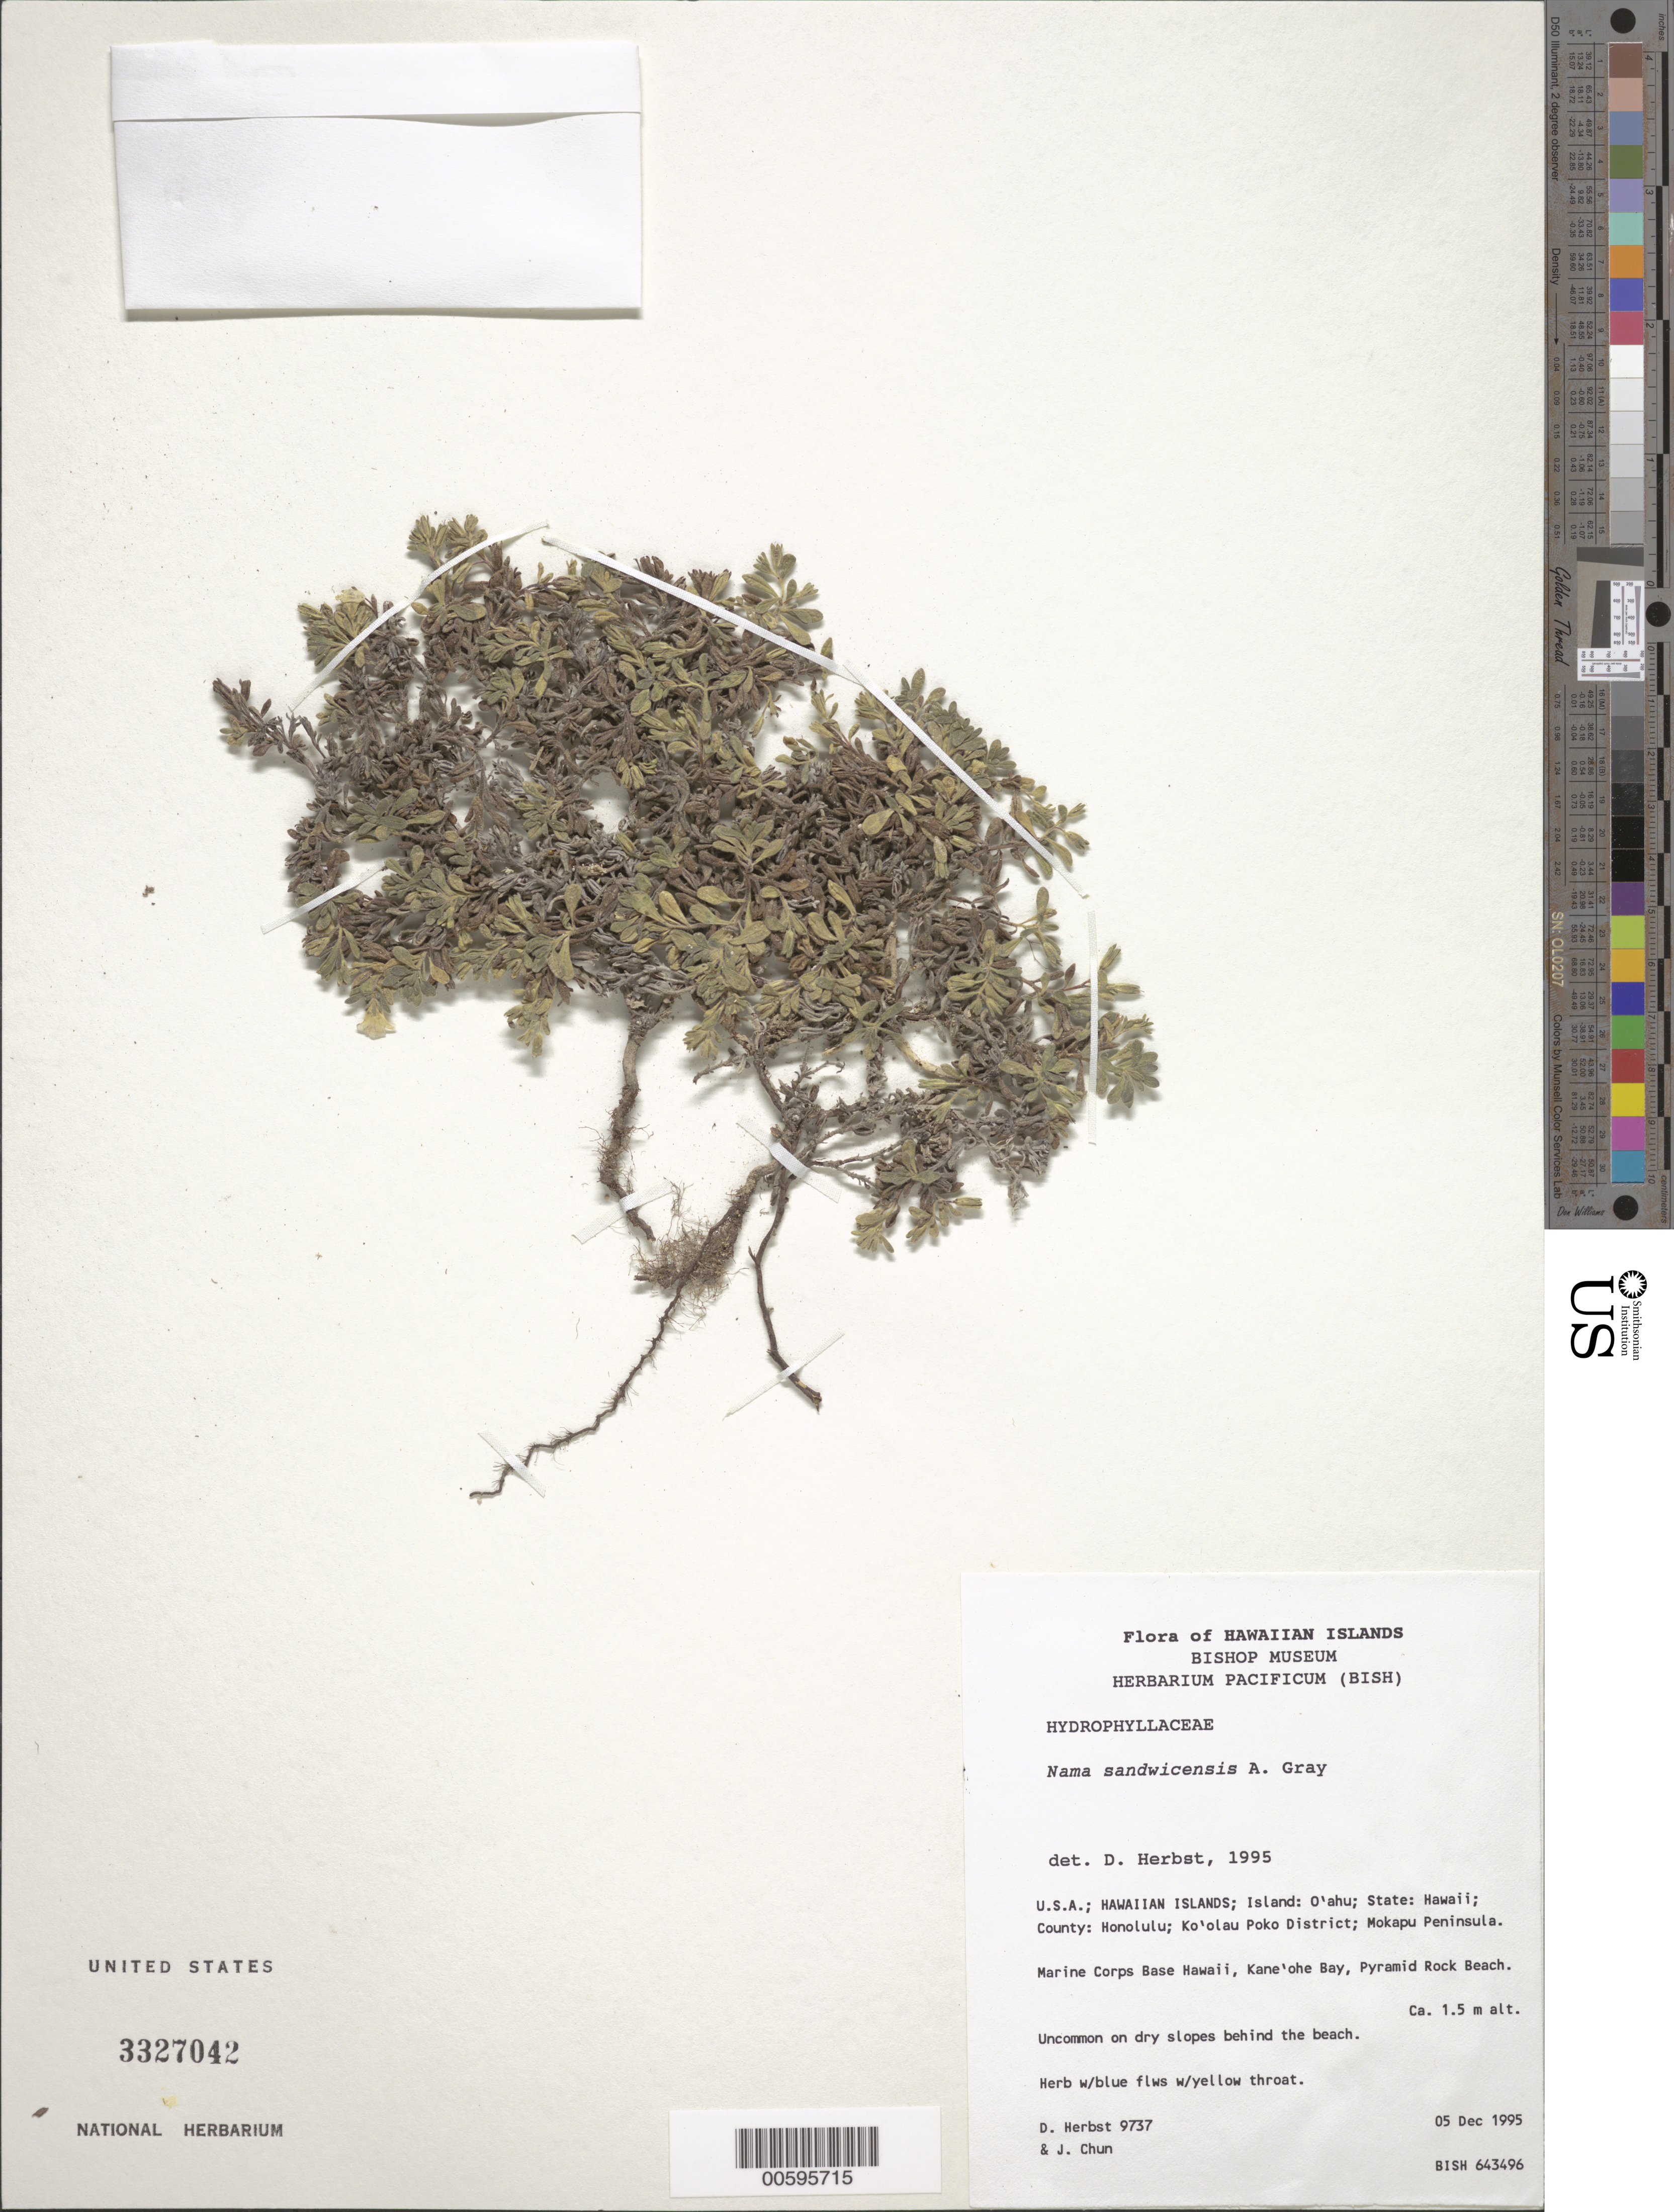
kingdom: Plantae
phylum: Tracheophyta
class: Magnoliopsida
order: Boraginales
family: Namaceae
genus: Nama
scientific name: Nama sandwicensis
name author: A. Gray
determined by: Herbst, D. R.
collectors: D. R. Herbst & J. Chun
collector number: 9737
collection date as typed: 5 Dec 1995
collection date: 1995-12-05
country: United States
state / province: Hawaii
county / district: Honolulu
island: Oahu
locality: County: Honolulu; Ko'olau Poko Dist; Mokapu Peninsula. Marine Corps Base, Kane'ohe Bay, Pyramid Rock Beach.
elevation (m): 1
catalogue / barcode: US 3327042